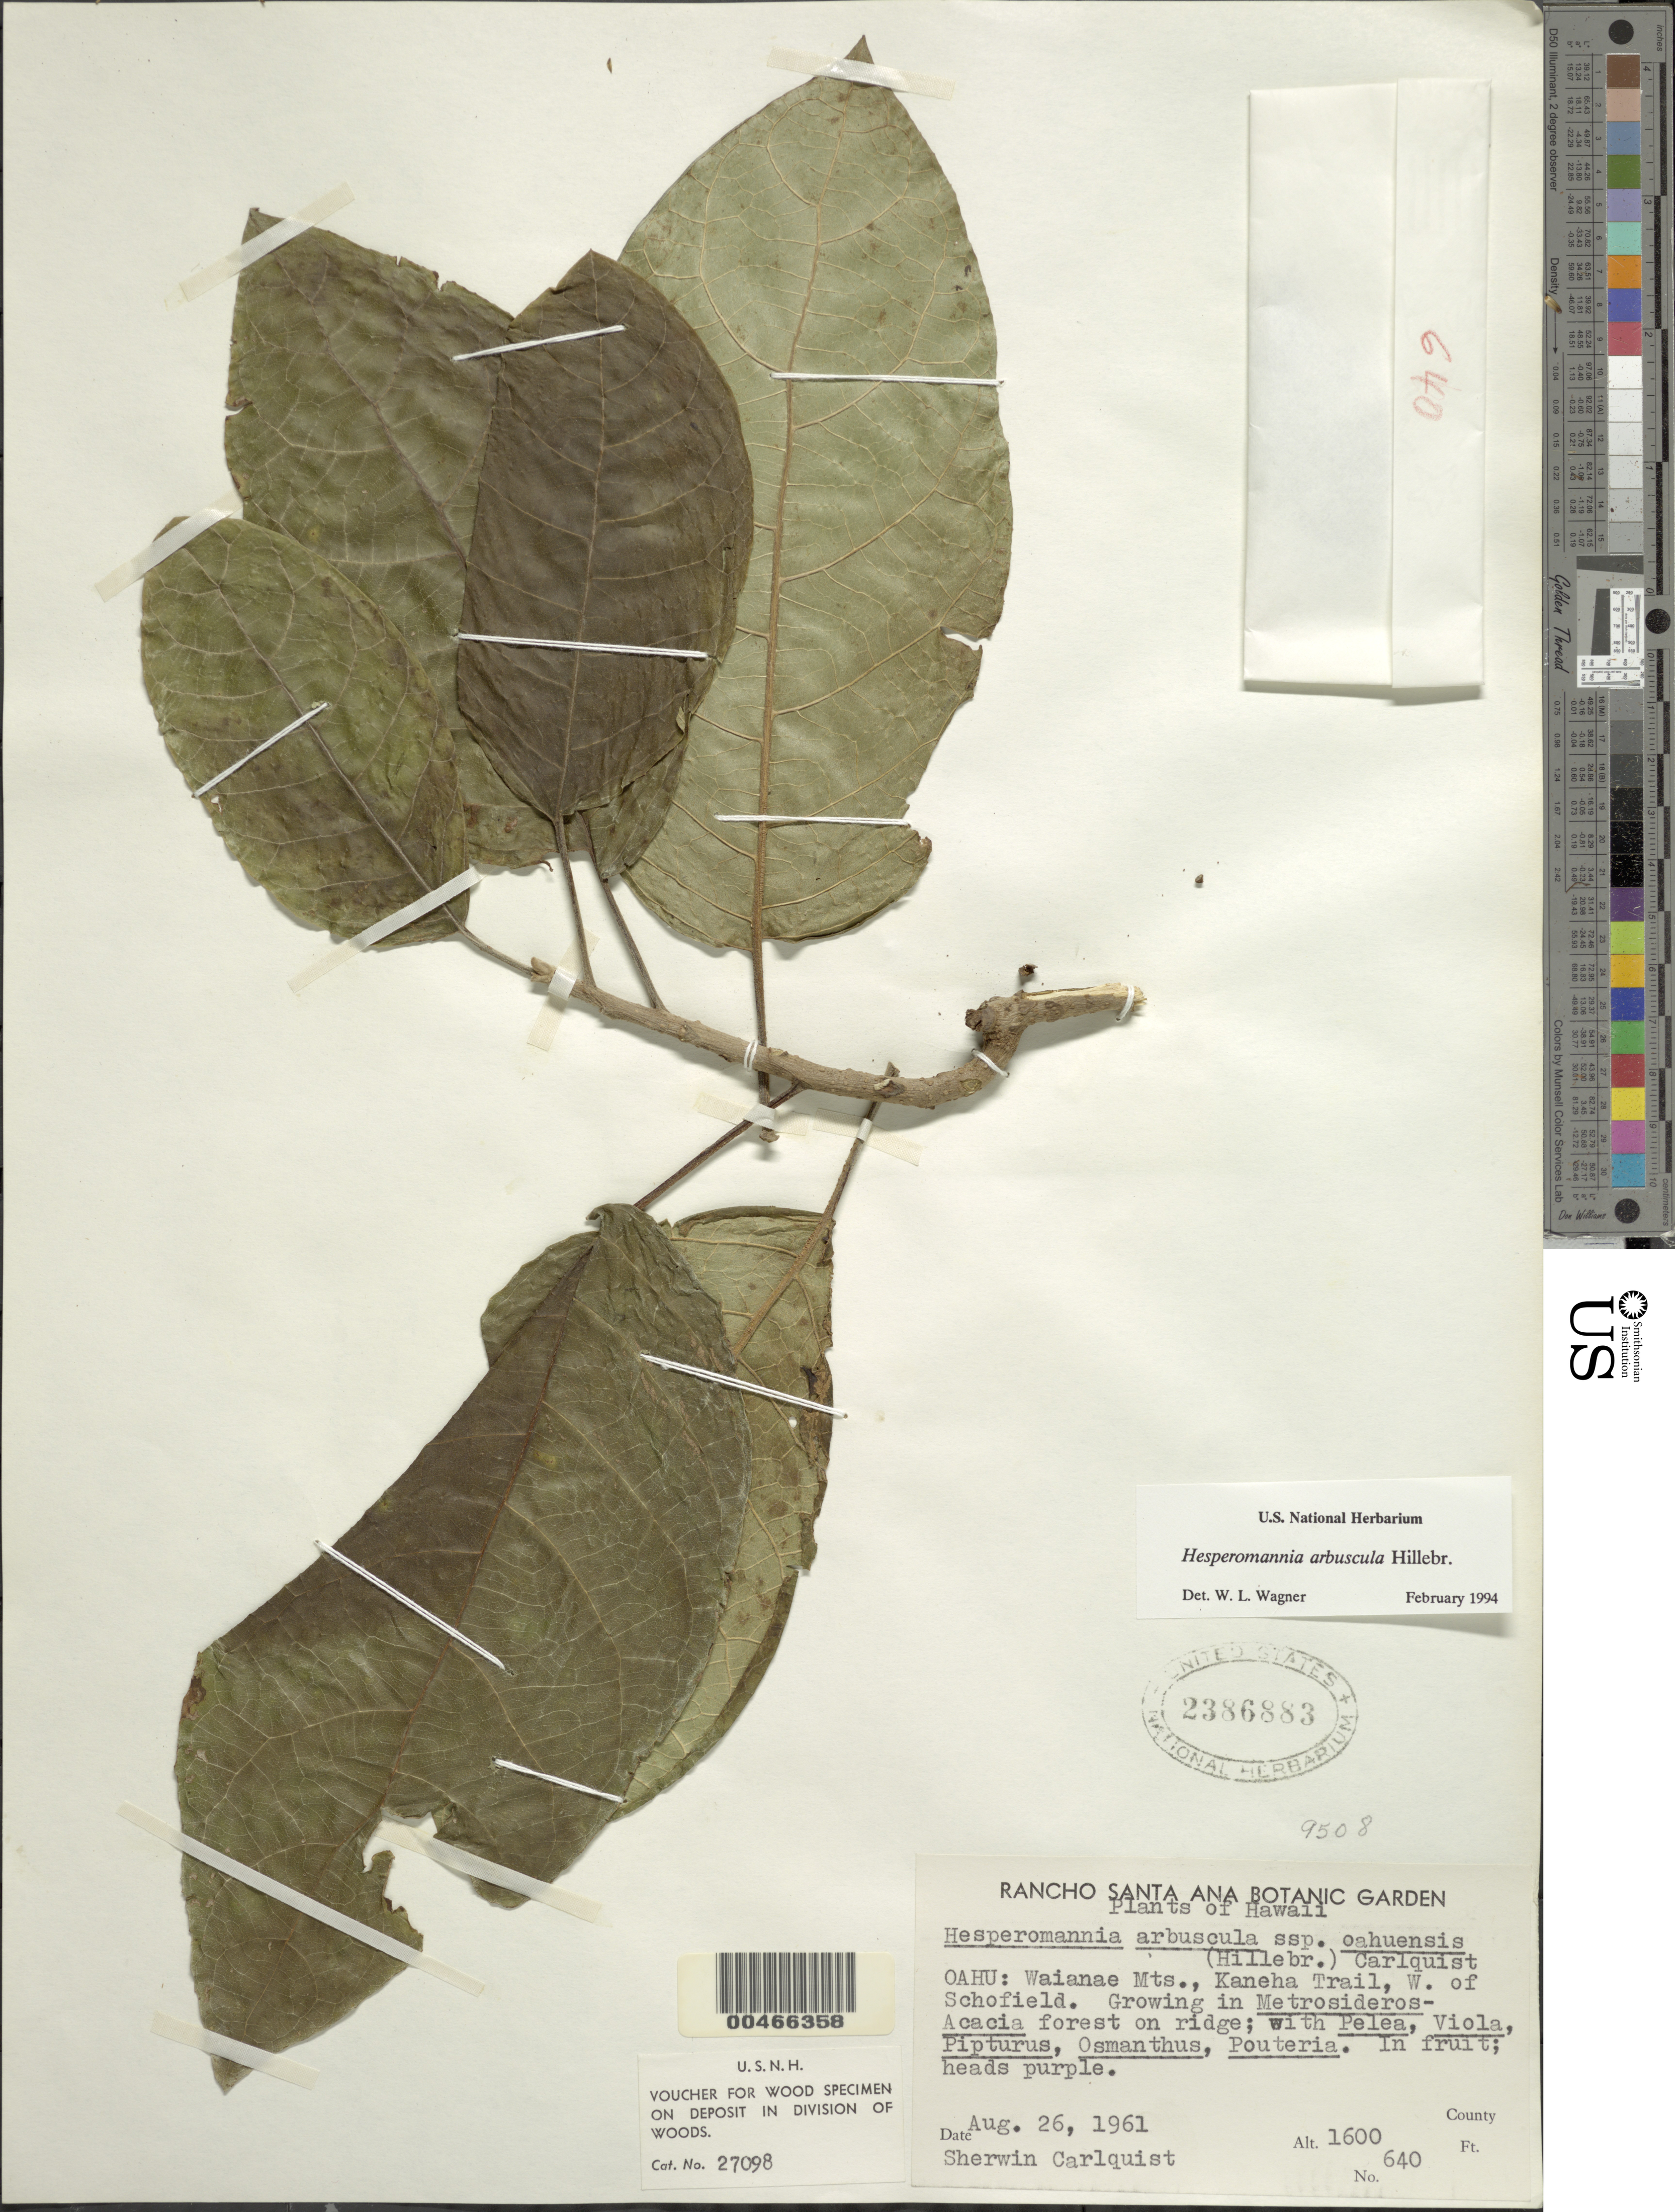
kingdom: Plantae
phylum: Tracheophyta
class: Magnoliopsida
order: Asterales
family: Asteraceae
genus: Hesperomannia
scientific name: Hesperomannia oahuensis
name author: (Hillebr.) O. Deg.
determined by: Wagner, W. L., (BOT), Smithsonian Institution - National Museum of Natural History (UNITED STATES)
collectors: S. Carlquist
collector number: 640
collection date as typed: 26 Aug 1961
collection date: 1961-08-26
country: United States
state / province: Hawaii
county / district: Honolulu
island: Oahu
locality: Waianae Mts., Kaneha Trail, W. of Schofield.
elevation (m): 488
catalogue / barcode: US 2386883